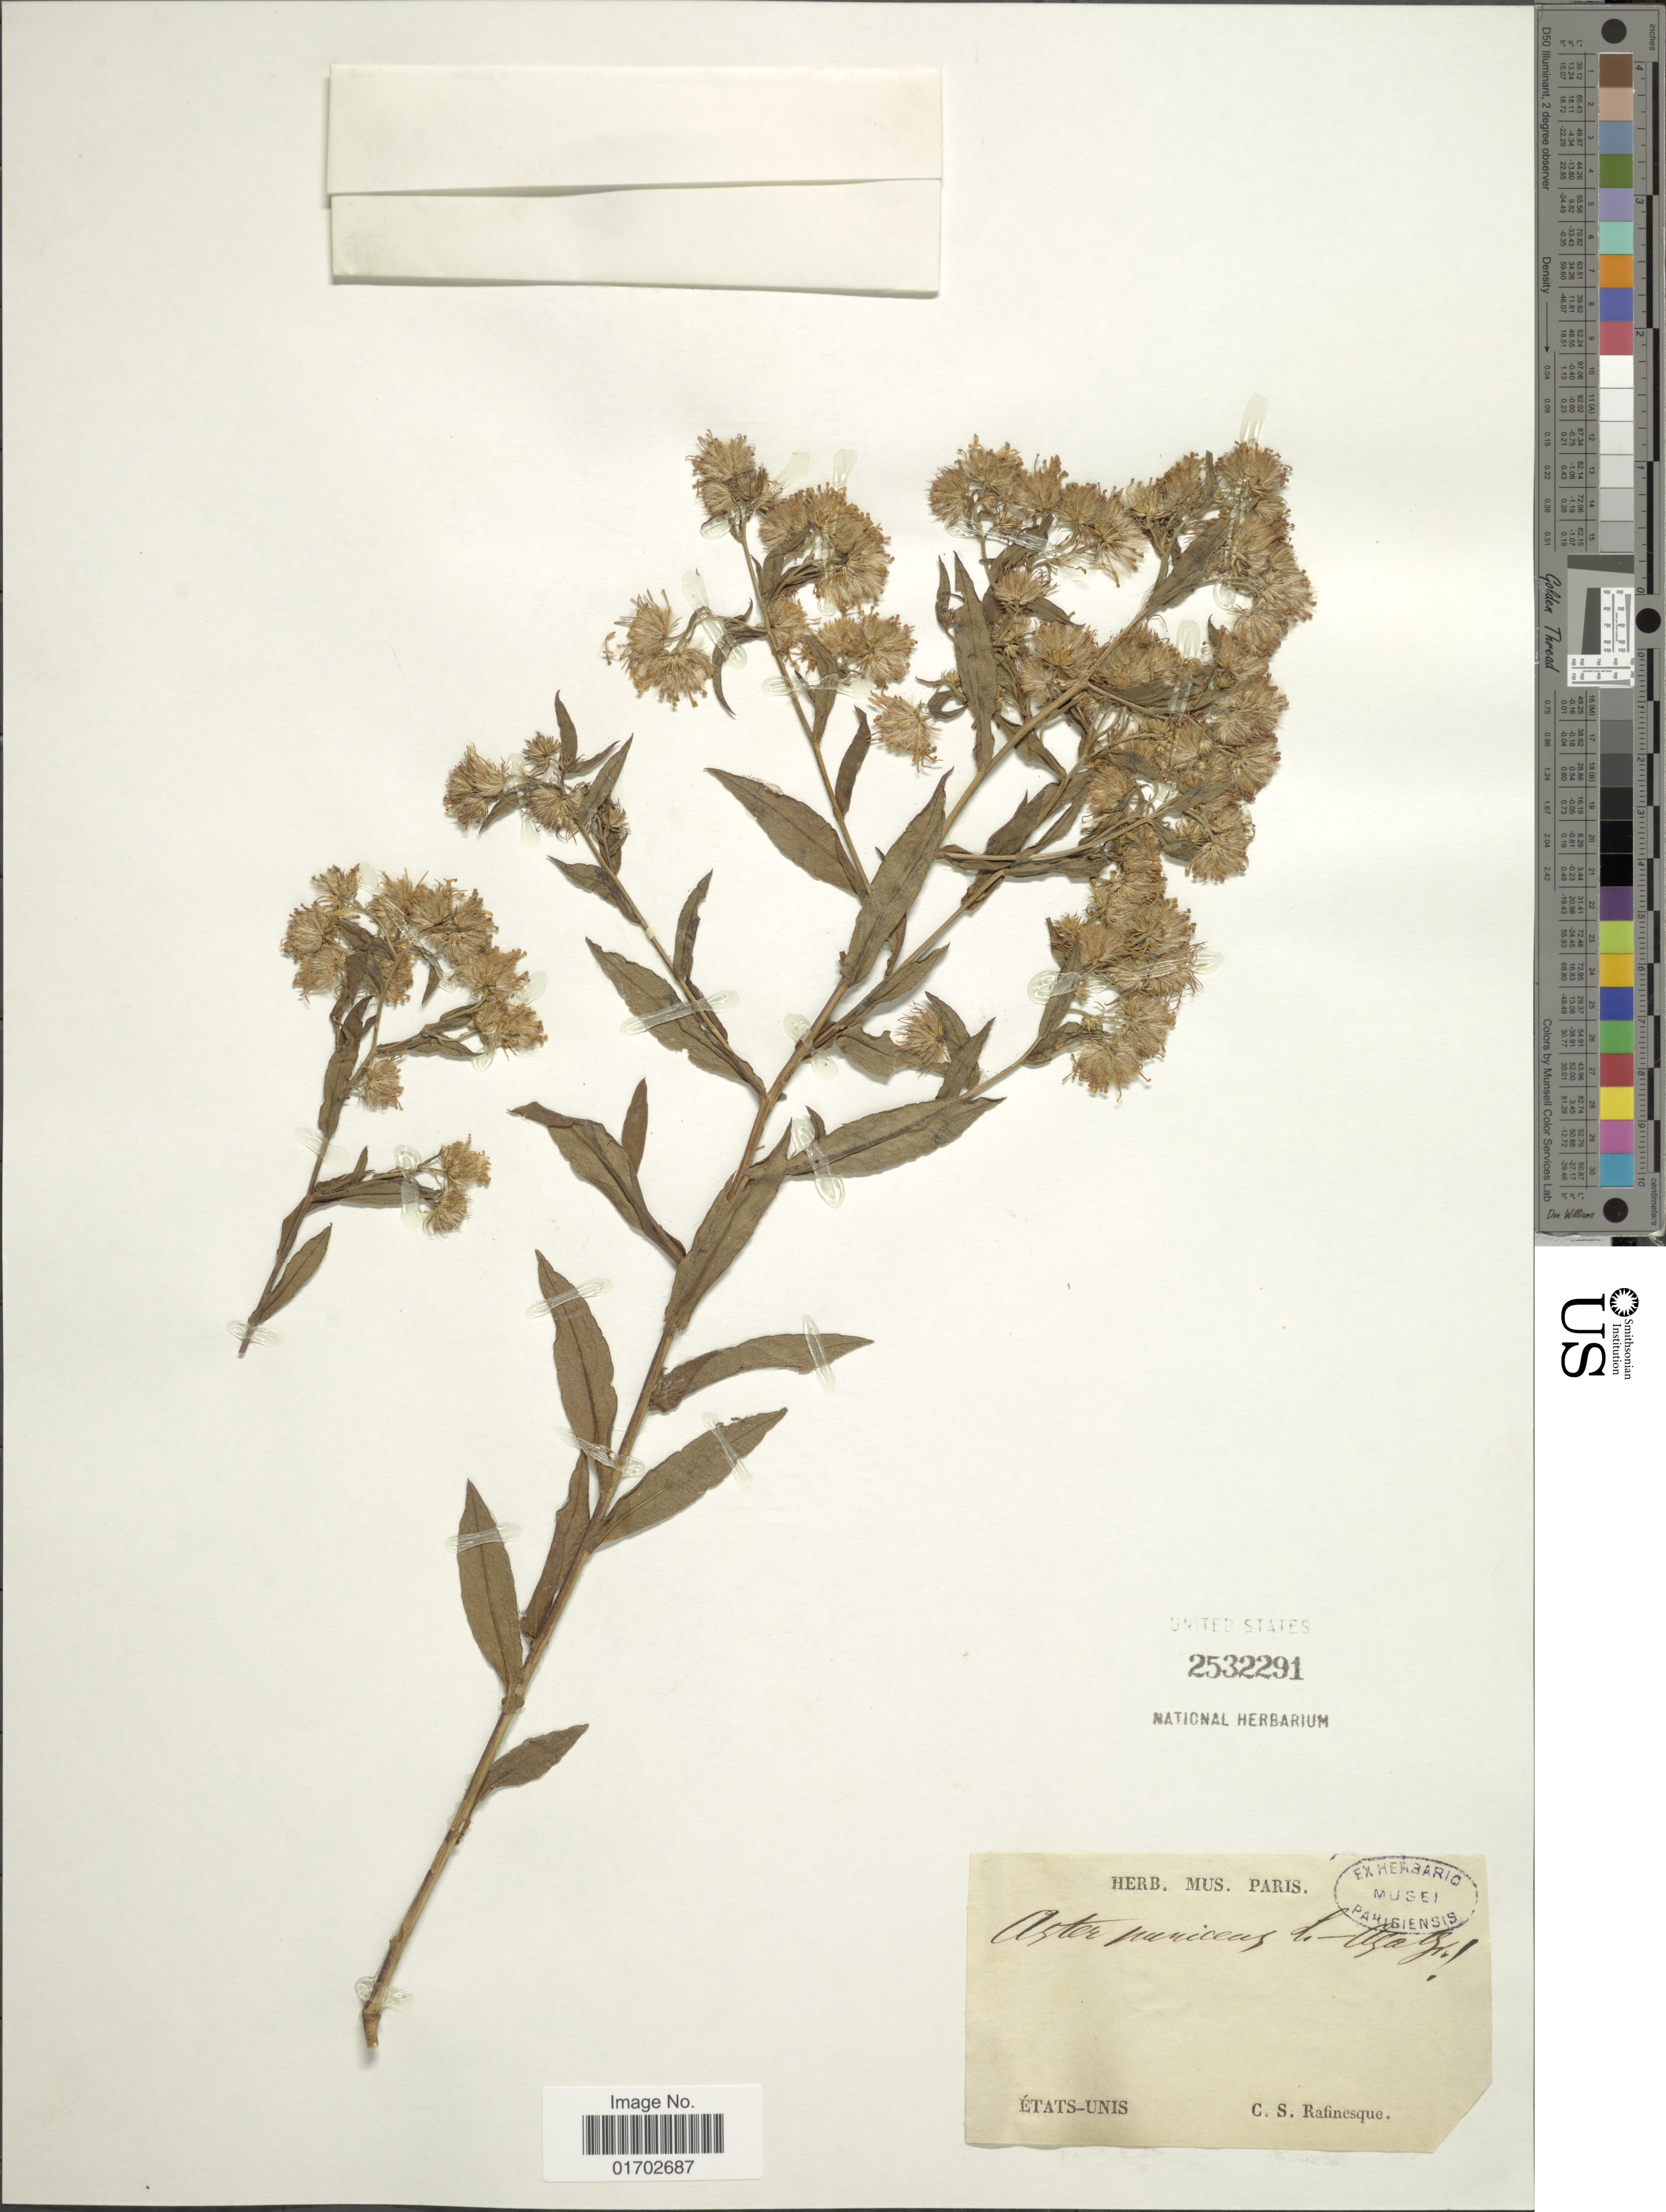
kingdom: Plantae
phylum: Tracheophyta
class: Magnoliopsida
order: Asterales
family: Asteraceae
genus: Symphyotrichum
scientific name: Symphyotrichum puniceum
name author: (L.) Á. Löve & D. Löve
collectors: C. S. Rafinesque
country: United States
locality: États-Unis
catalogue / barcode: US 2532291